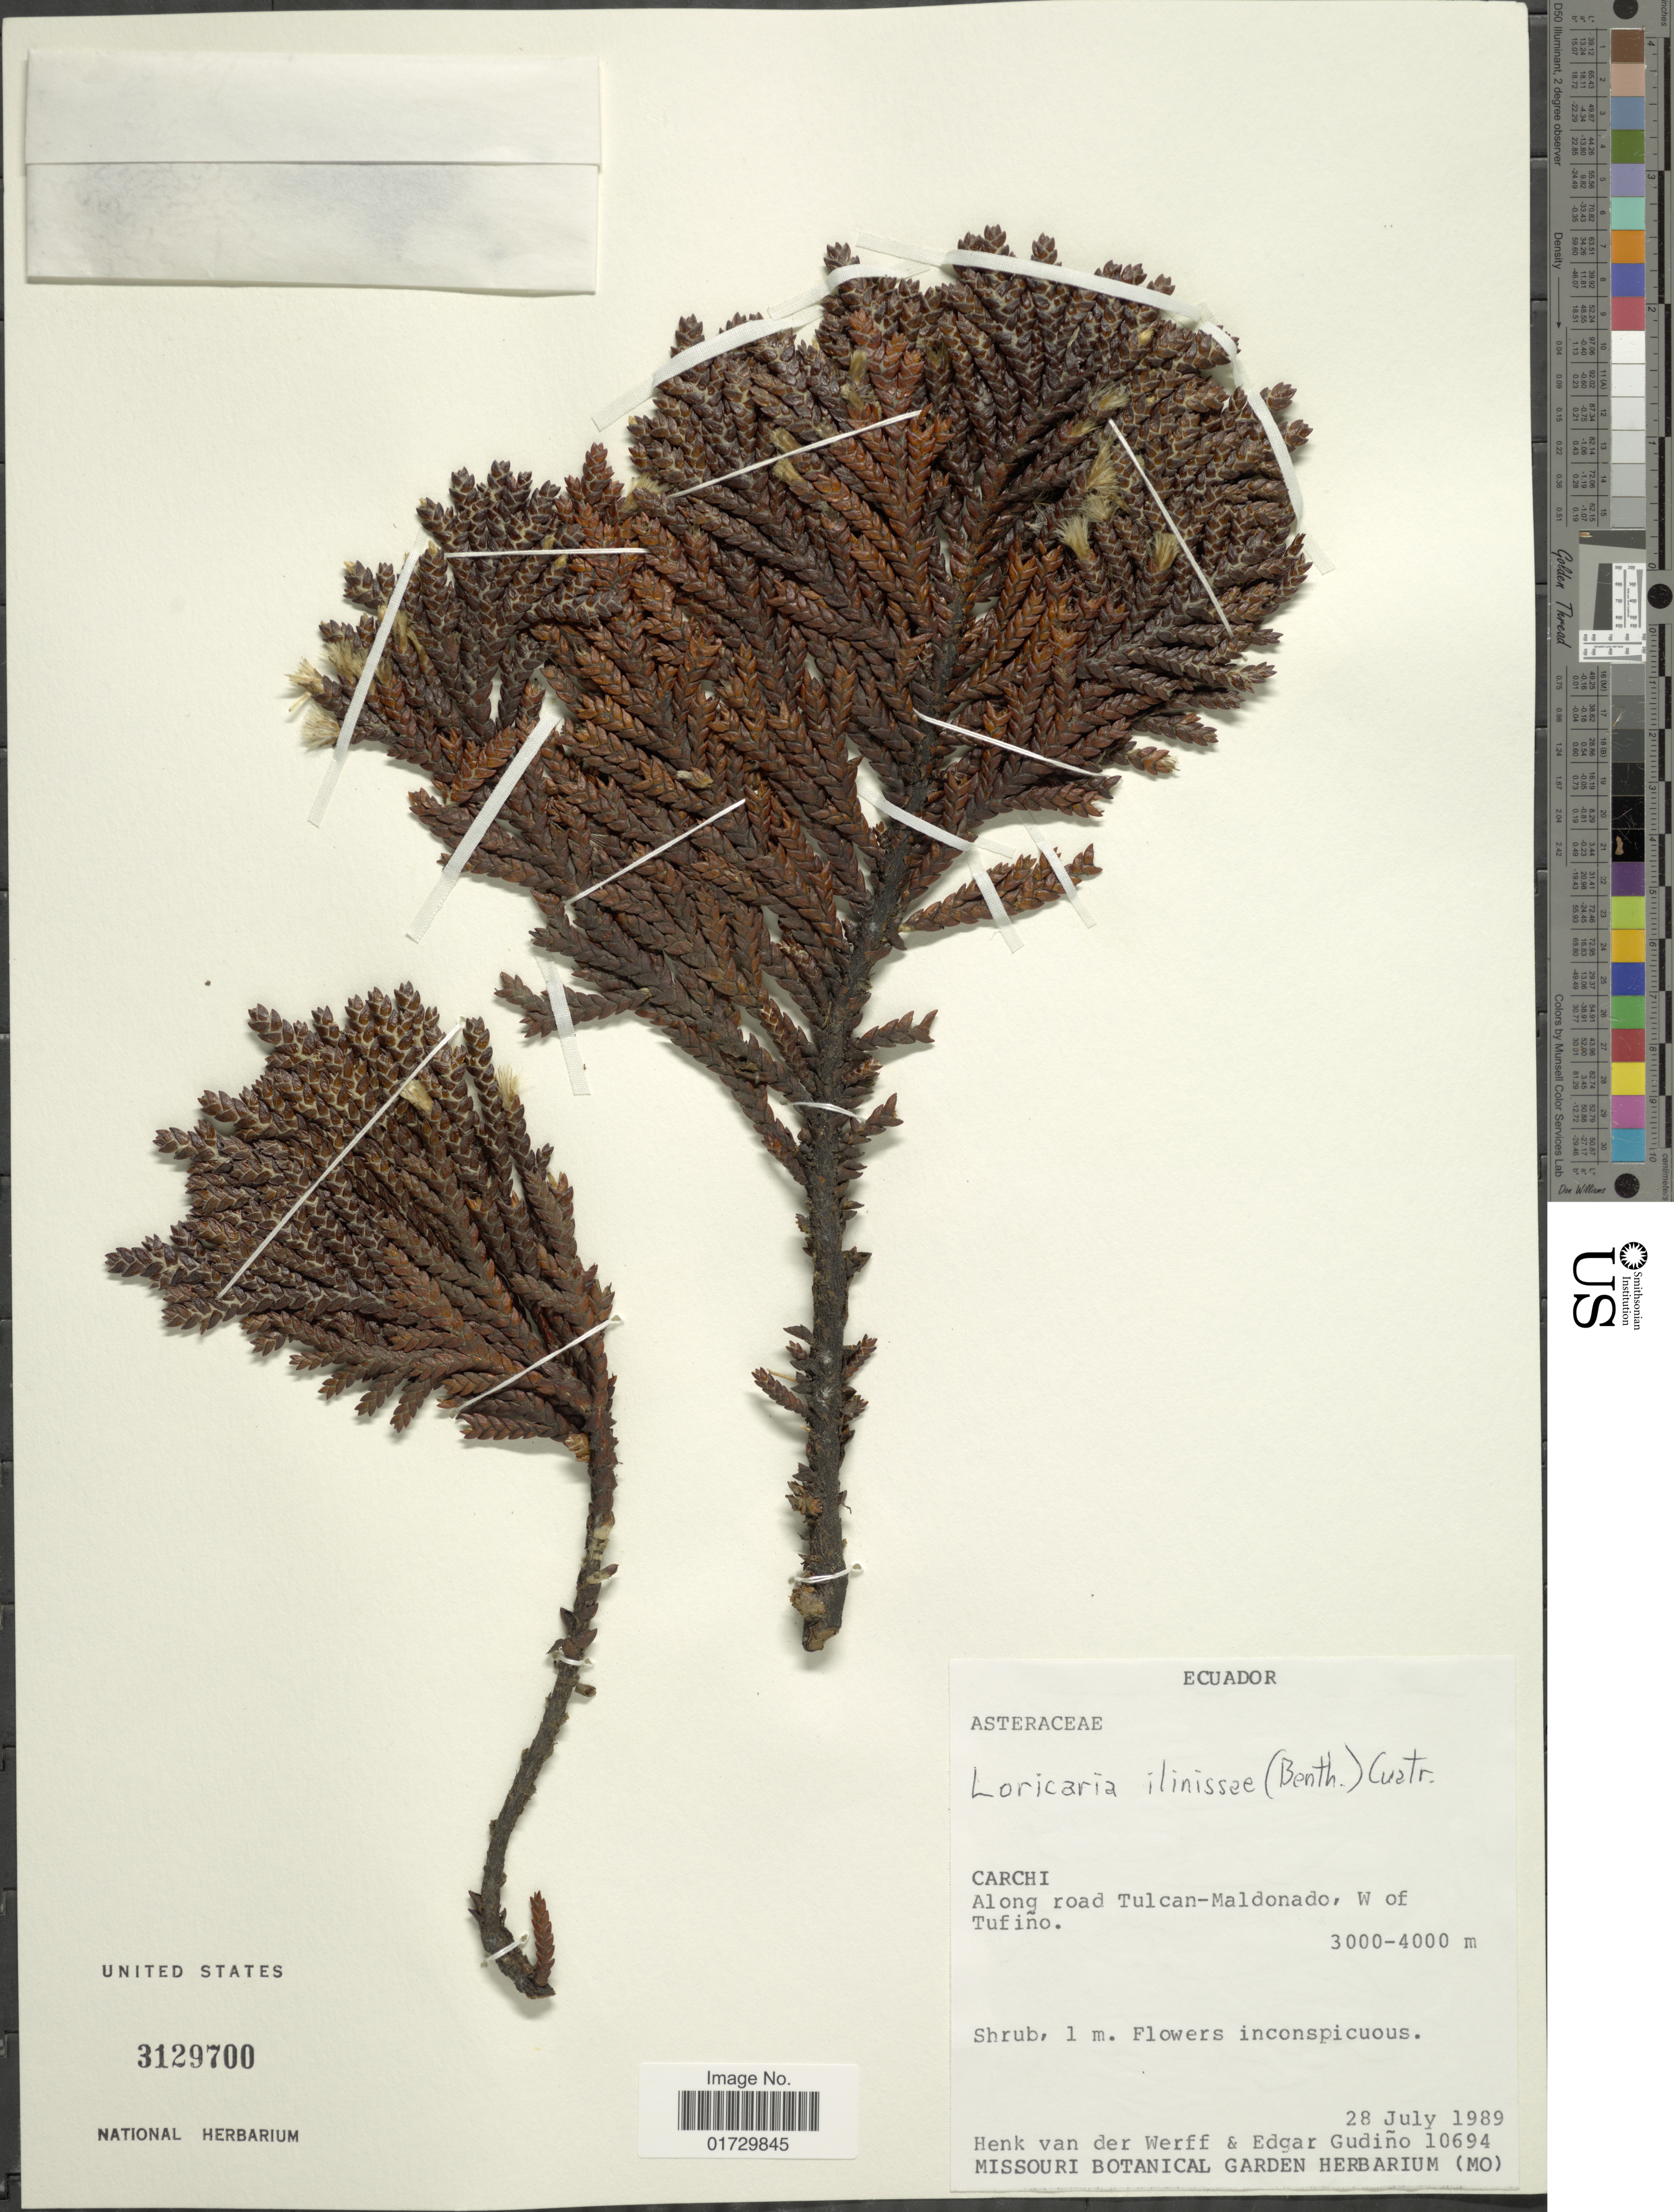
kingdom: Plantae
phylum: Tracheophyta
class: Magnoliopsida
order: Asterales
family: Asteraceae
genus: Loricaria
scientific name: Loricaria ilinissae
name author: (Benth.) Cuatrec.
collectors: H. van der Werff & E. Gudiño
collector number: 10694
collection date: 1989-07-28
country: Ecuador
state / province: Carchi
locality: Along road Tulcan-Maldonado, W of Tufino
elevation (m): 3000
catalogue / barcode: US 3129700